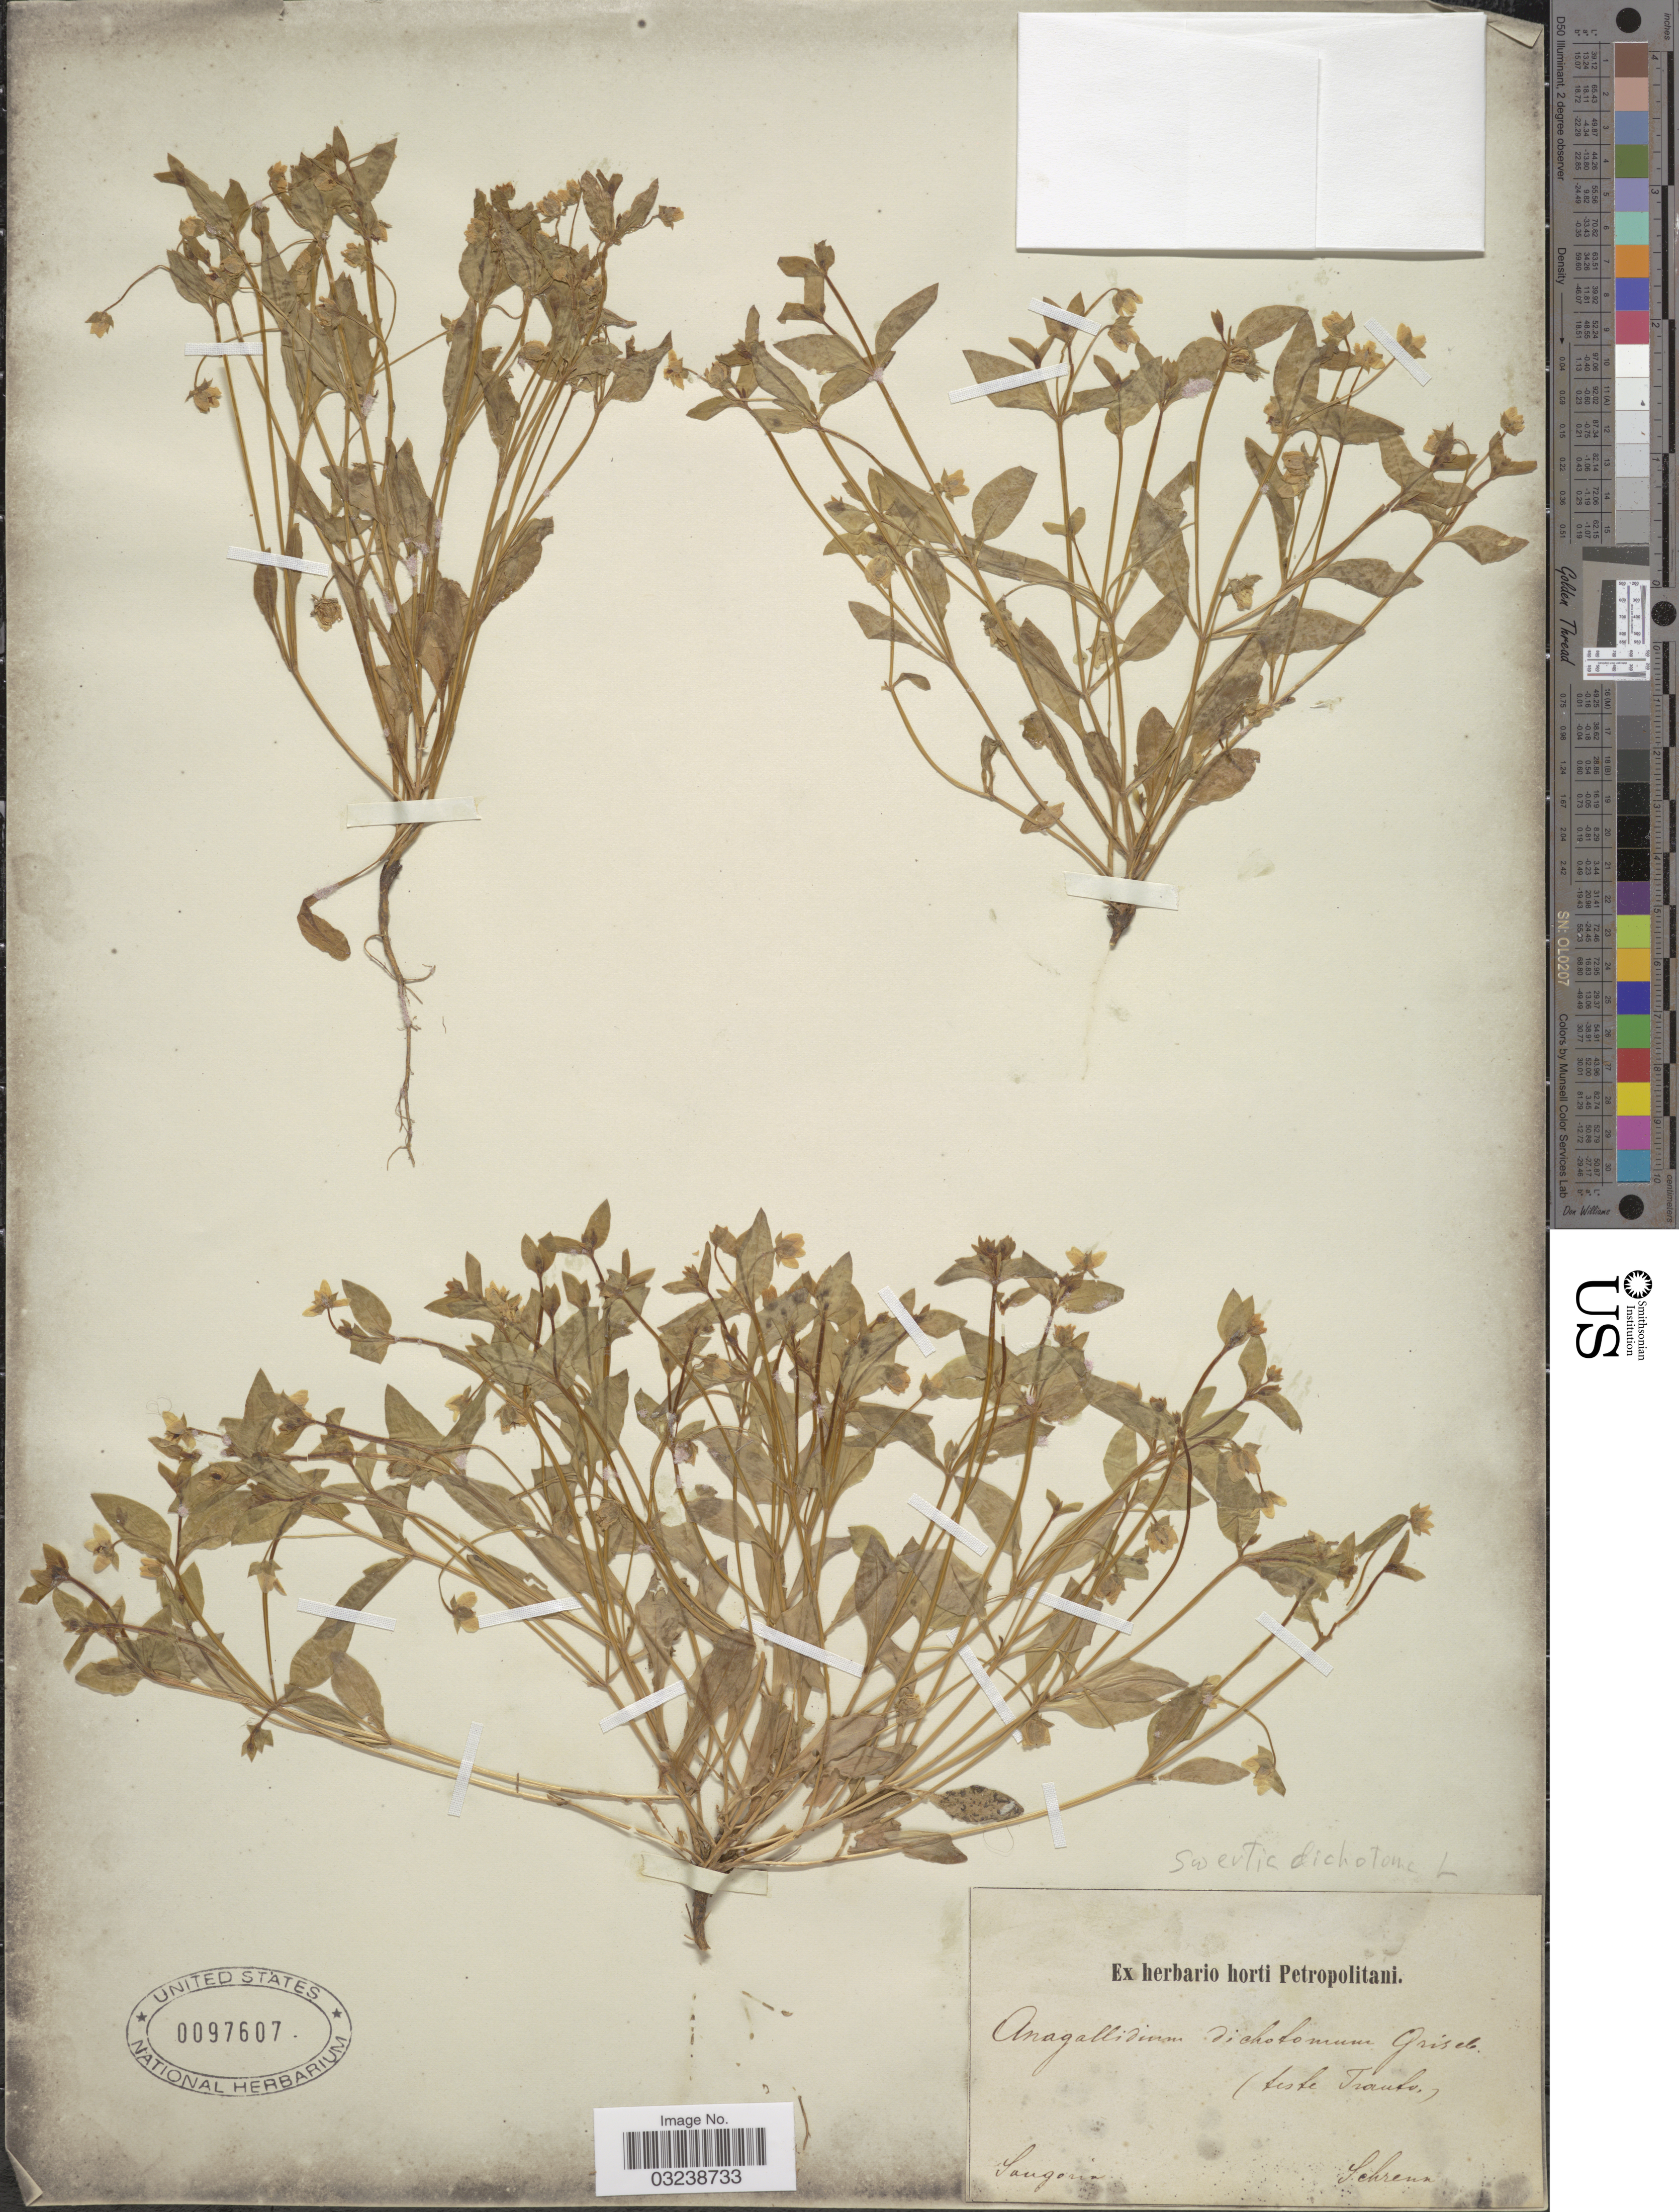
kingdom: Plantae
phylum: Tracheophyta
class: Magnoliopsida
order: Gentianales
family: Gentianaceae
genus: Swertia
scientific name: Swertia dichotoma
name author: L.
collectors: A.G. Schrenk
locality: Sangoria.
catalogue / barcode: US 97607